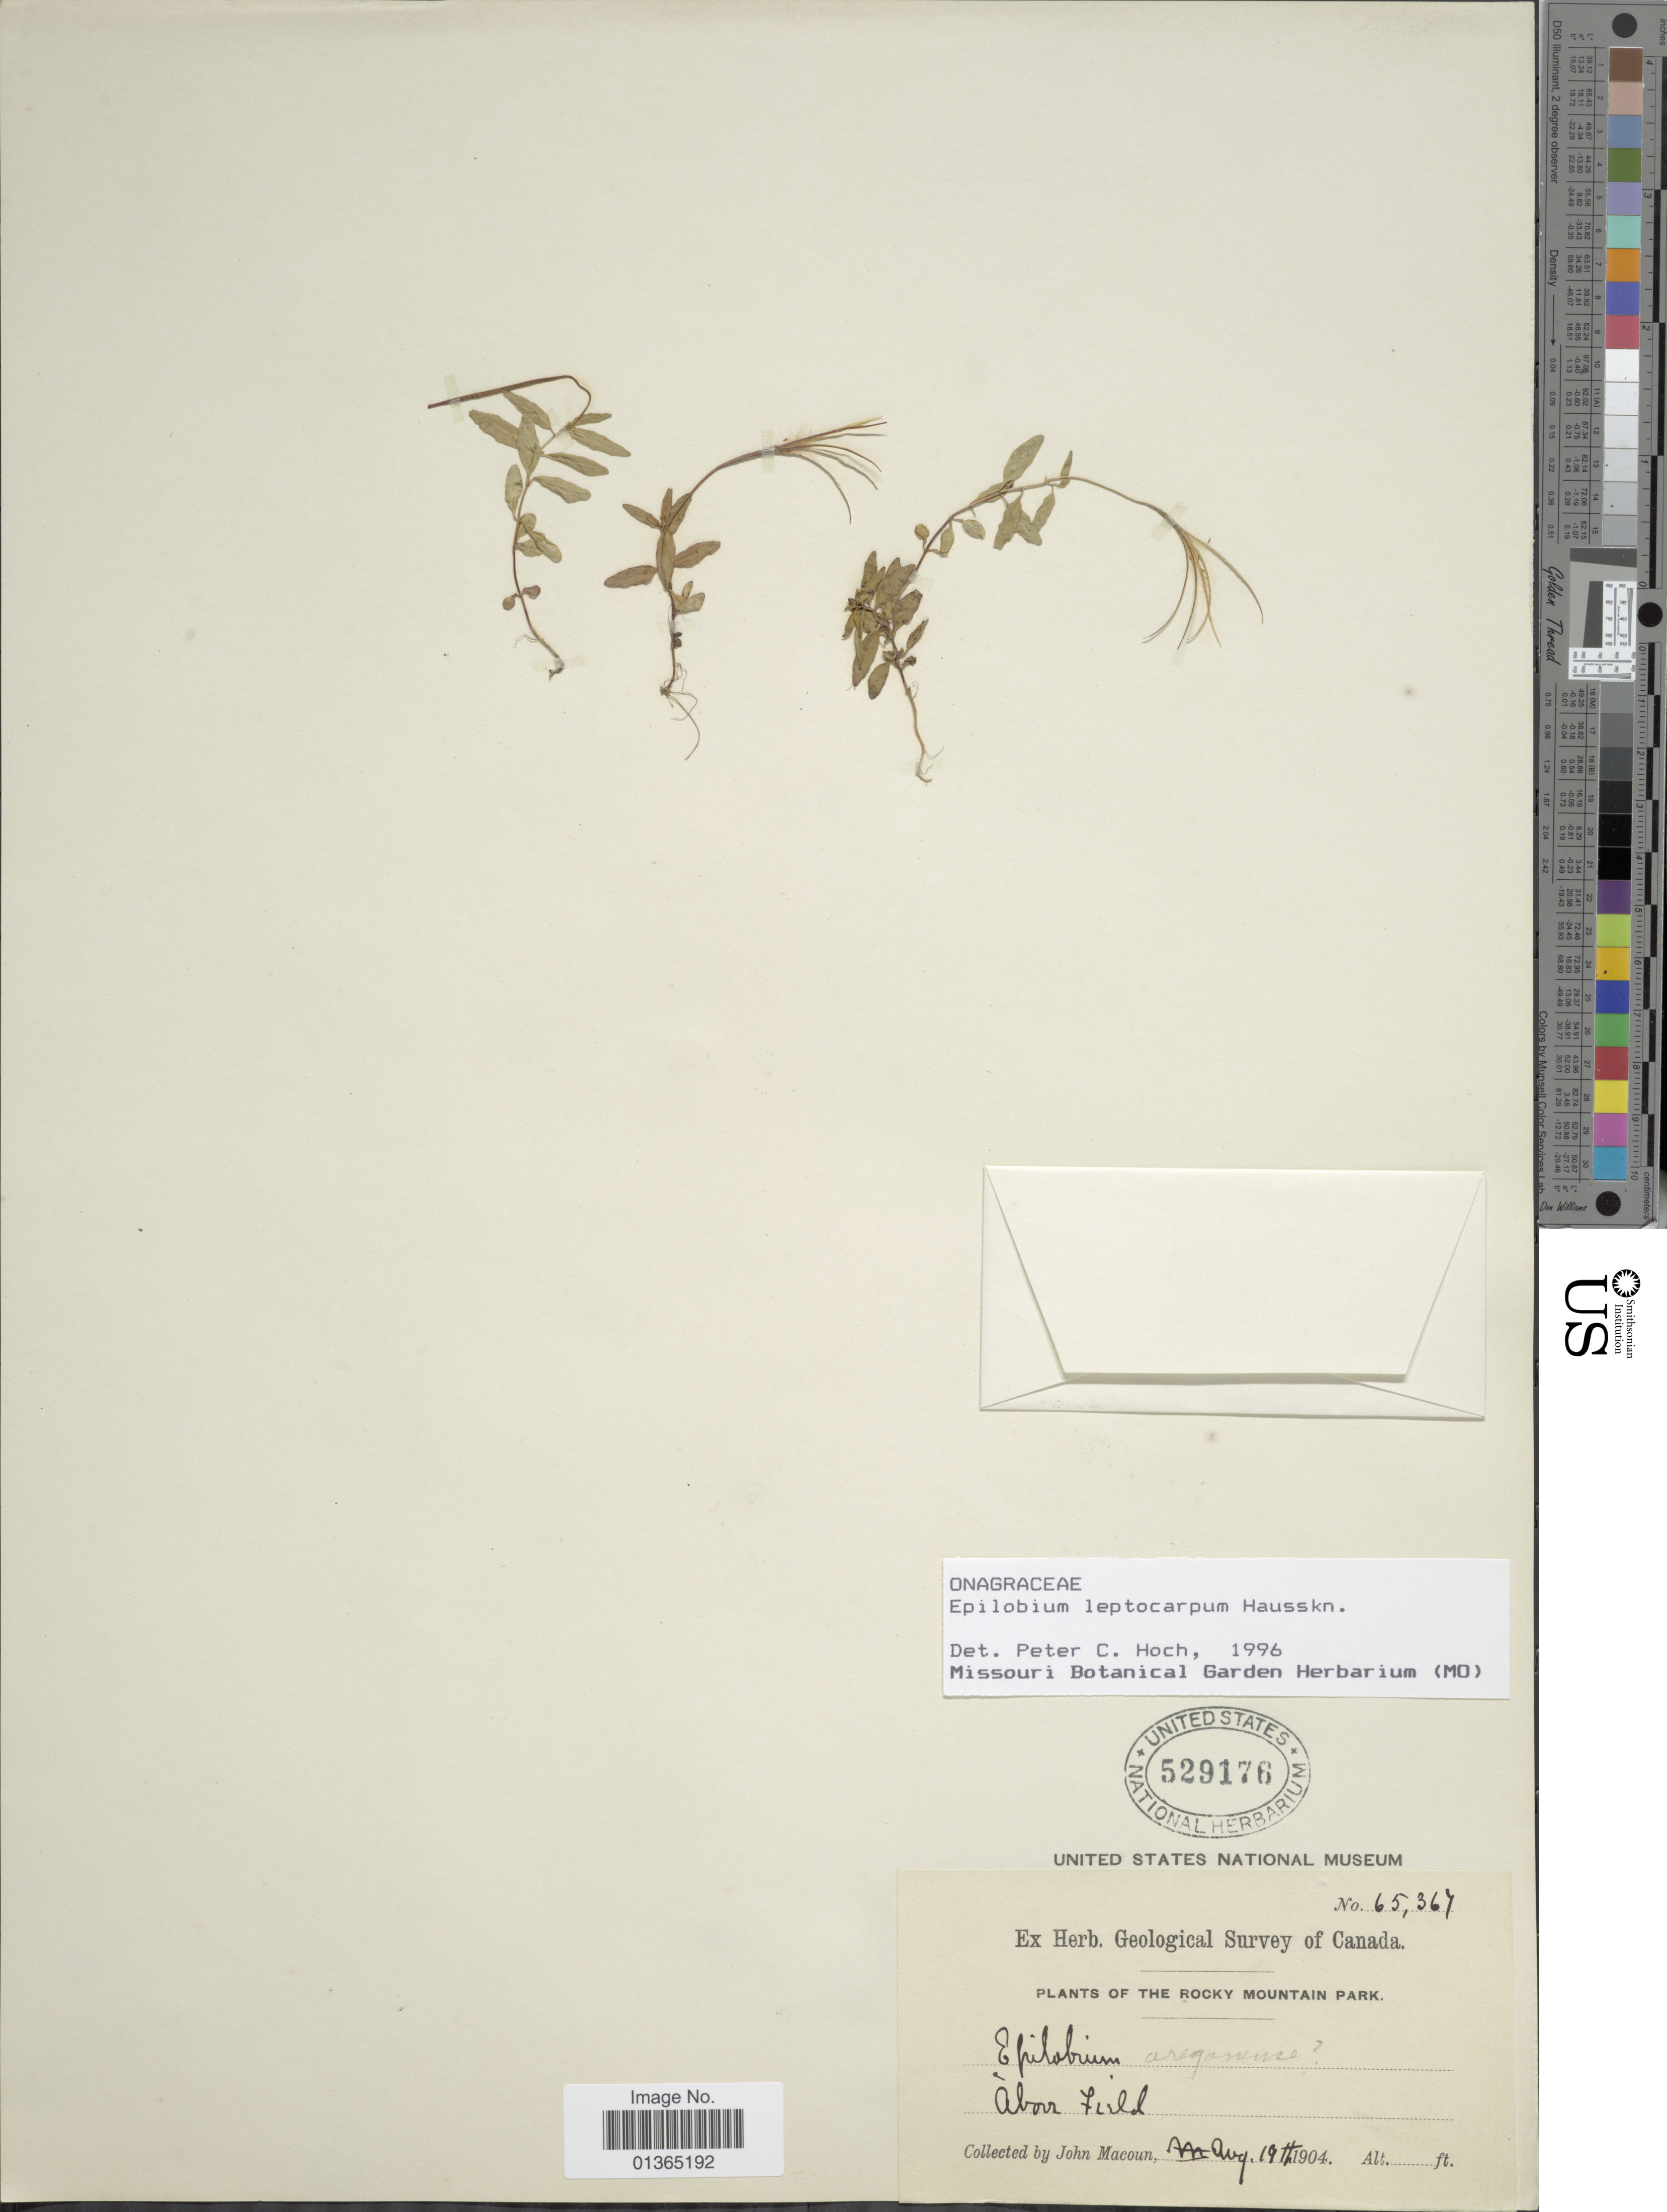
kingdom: Plantae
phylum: Tracheophyta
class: Magnoliopsida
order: Myrtales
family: Onagraceae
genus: Epilobium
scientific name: Epilobium leptocarpum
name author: Hausskn.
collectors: J. Macoun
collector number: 65367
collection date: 1904-08-19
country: Canada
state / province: British Columbia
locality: Rocky Mountain Park. Above field.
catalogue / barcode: US 529176